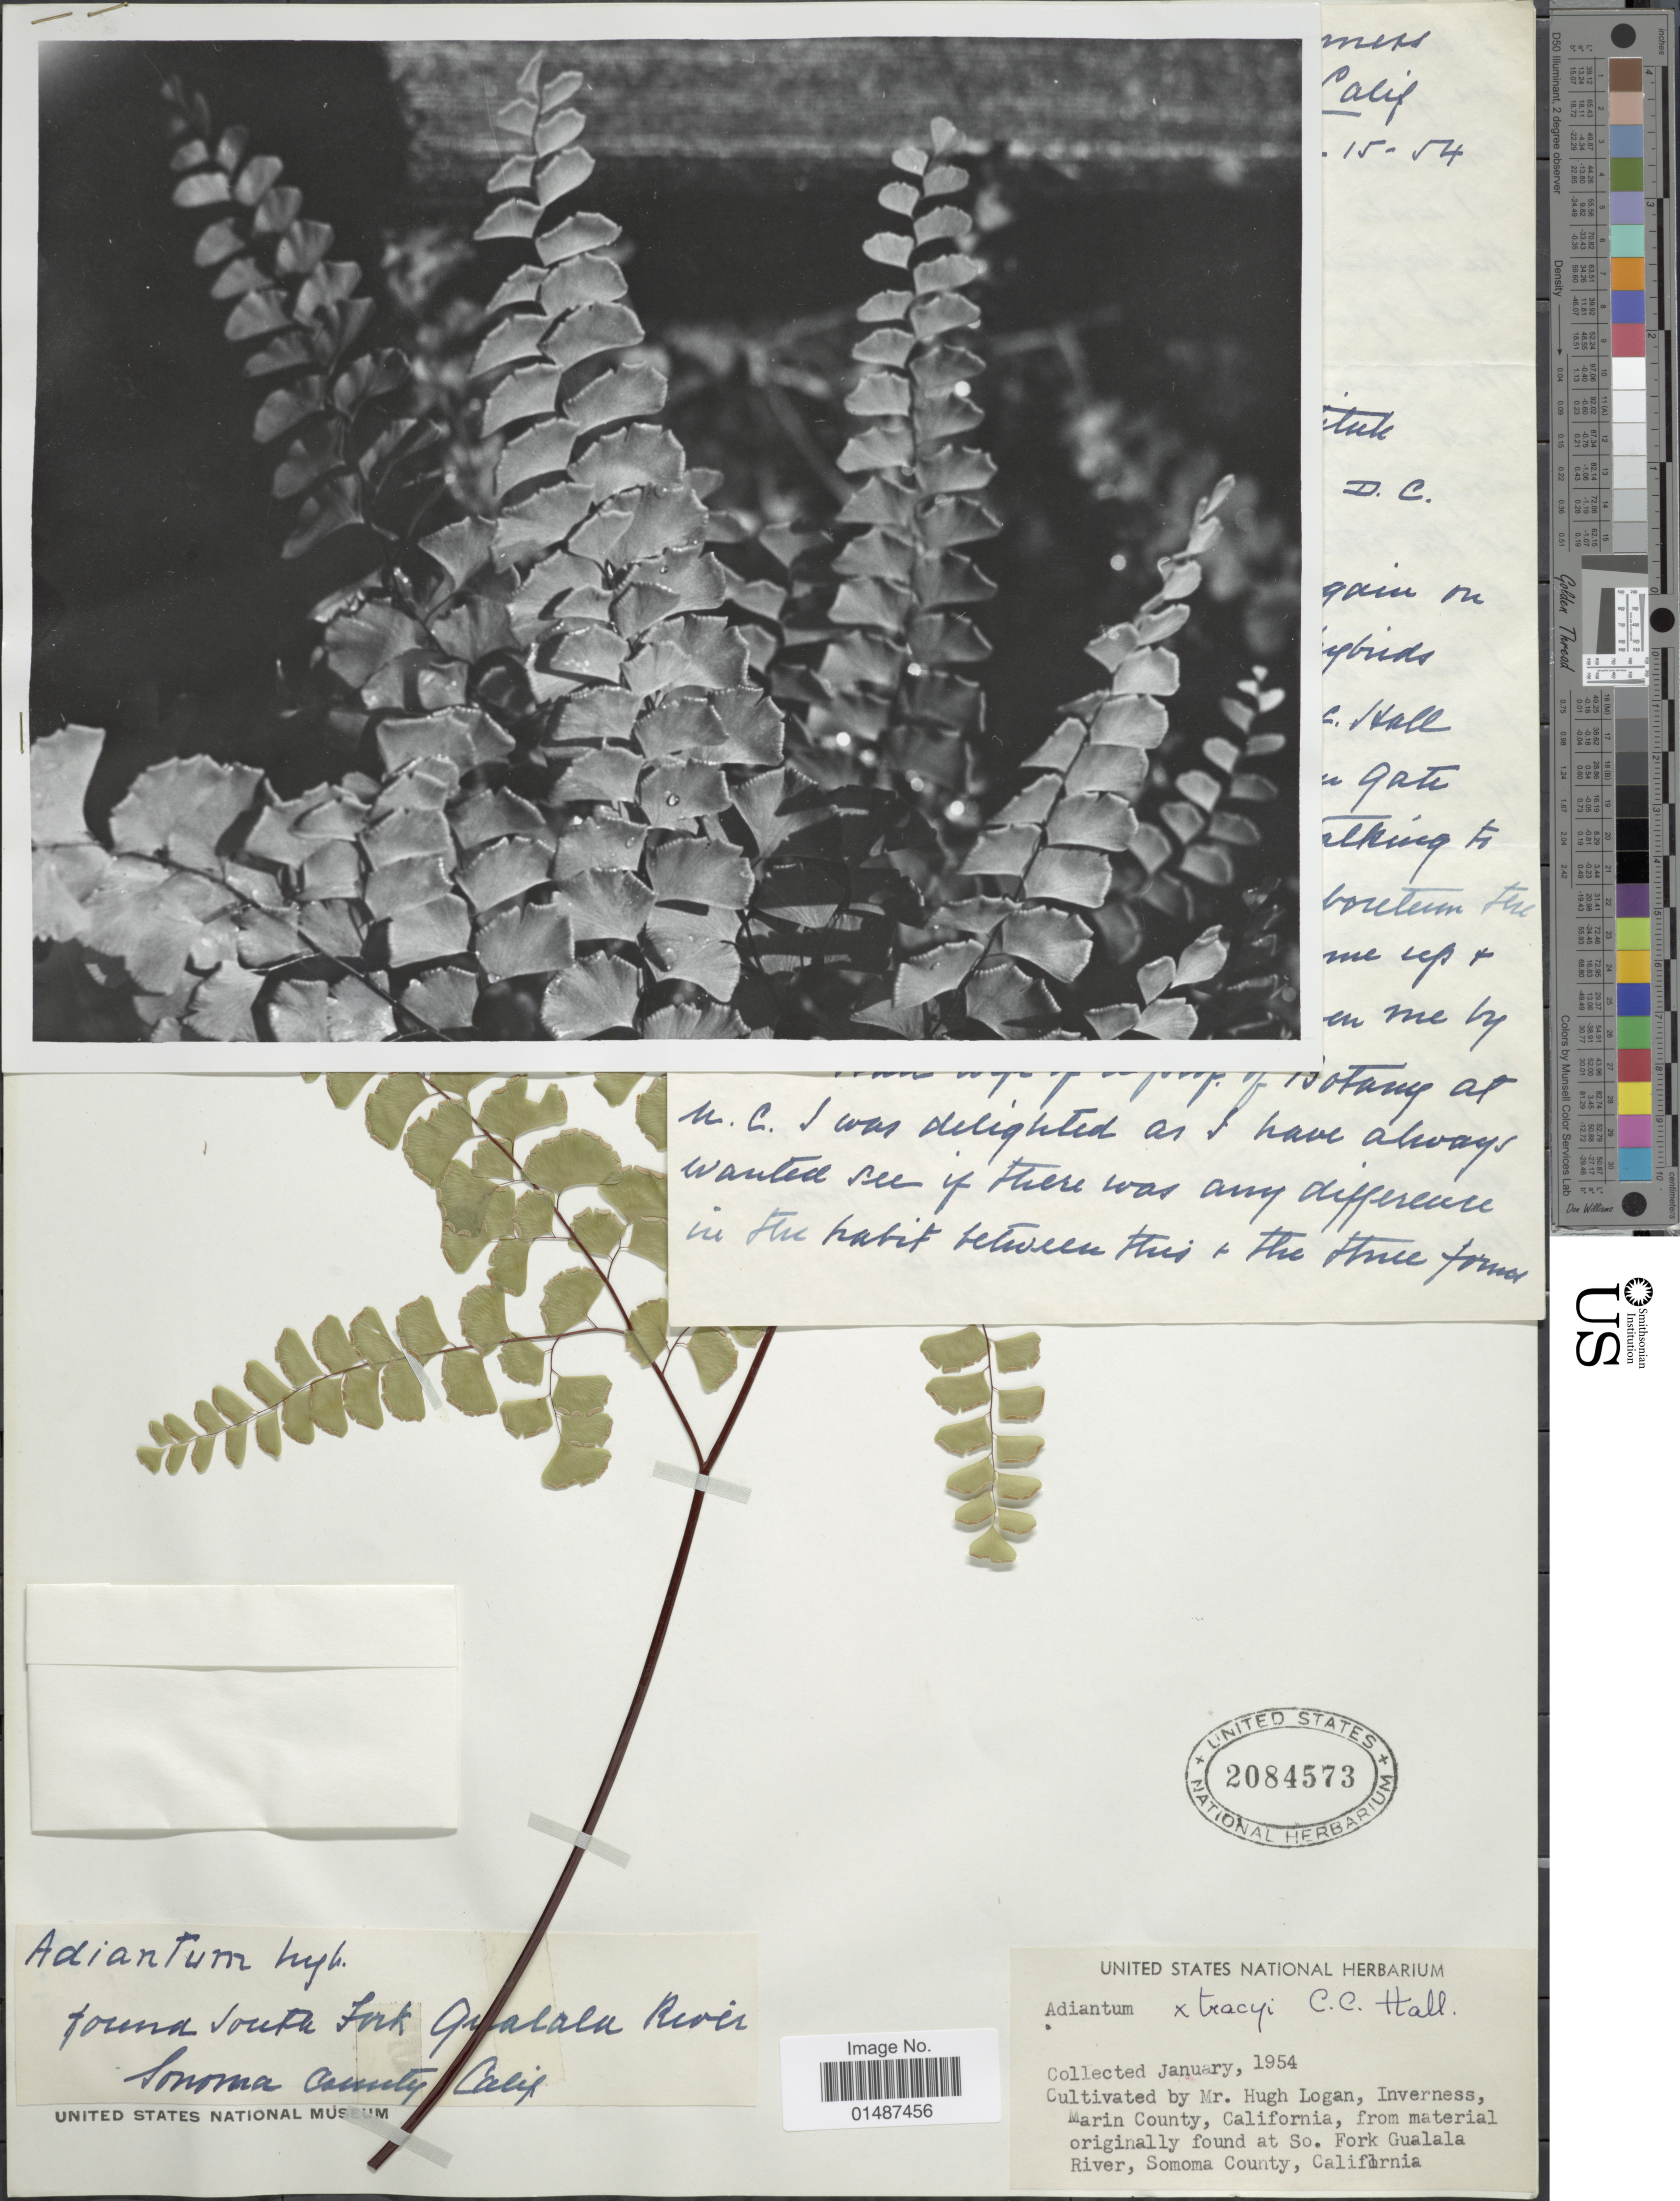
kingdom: Plantae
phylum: Tracheophyta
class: Polypodiopsida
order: Polypodiales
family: Pteridaceae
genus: Adiantum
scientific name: Adiantum x tracyi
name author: C.C. Hall ex W.H. Wagner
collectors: H. Logan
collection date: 1954-01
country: United States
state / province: California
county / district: Marin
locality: Cultivated by Mr. Hugh Logan, Inverness, Marin County, So. Fork Gualala River, Somoma County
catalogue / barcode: US 2084573